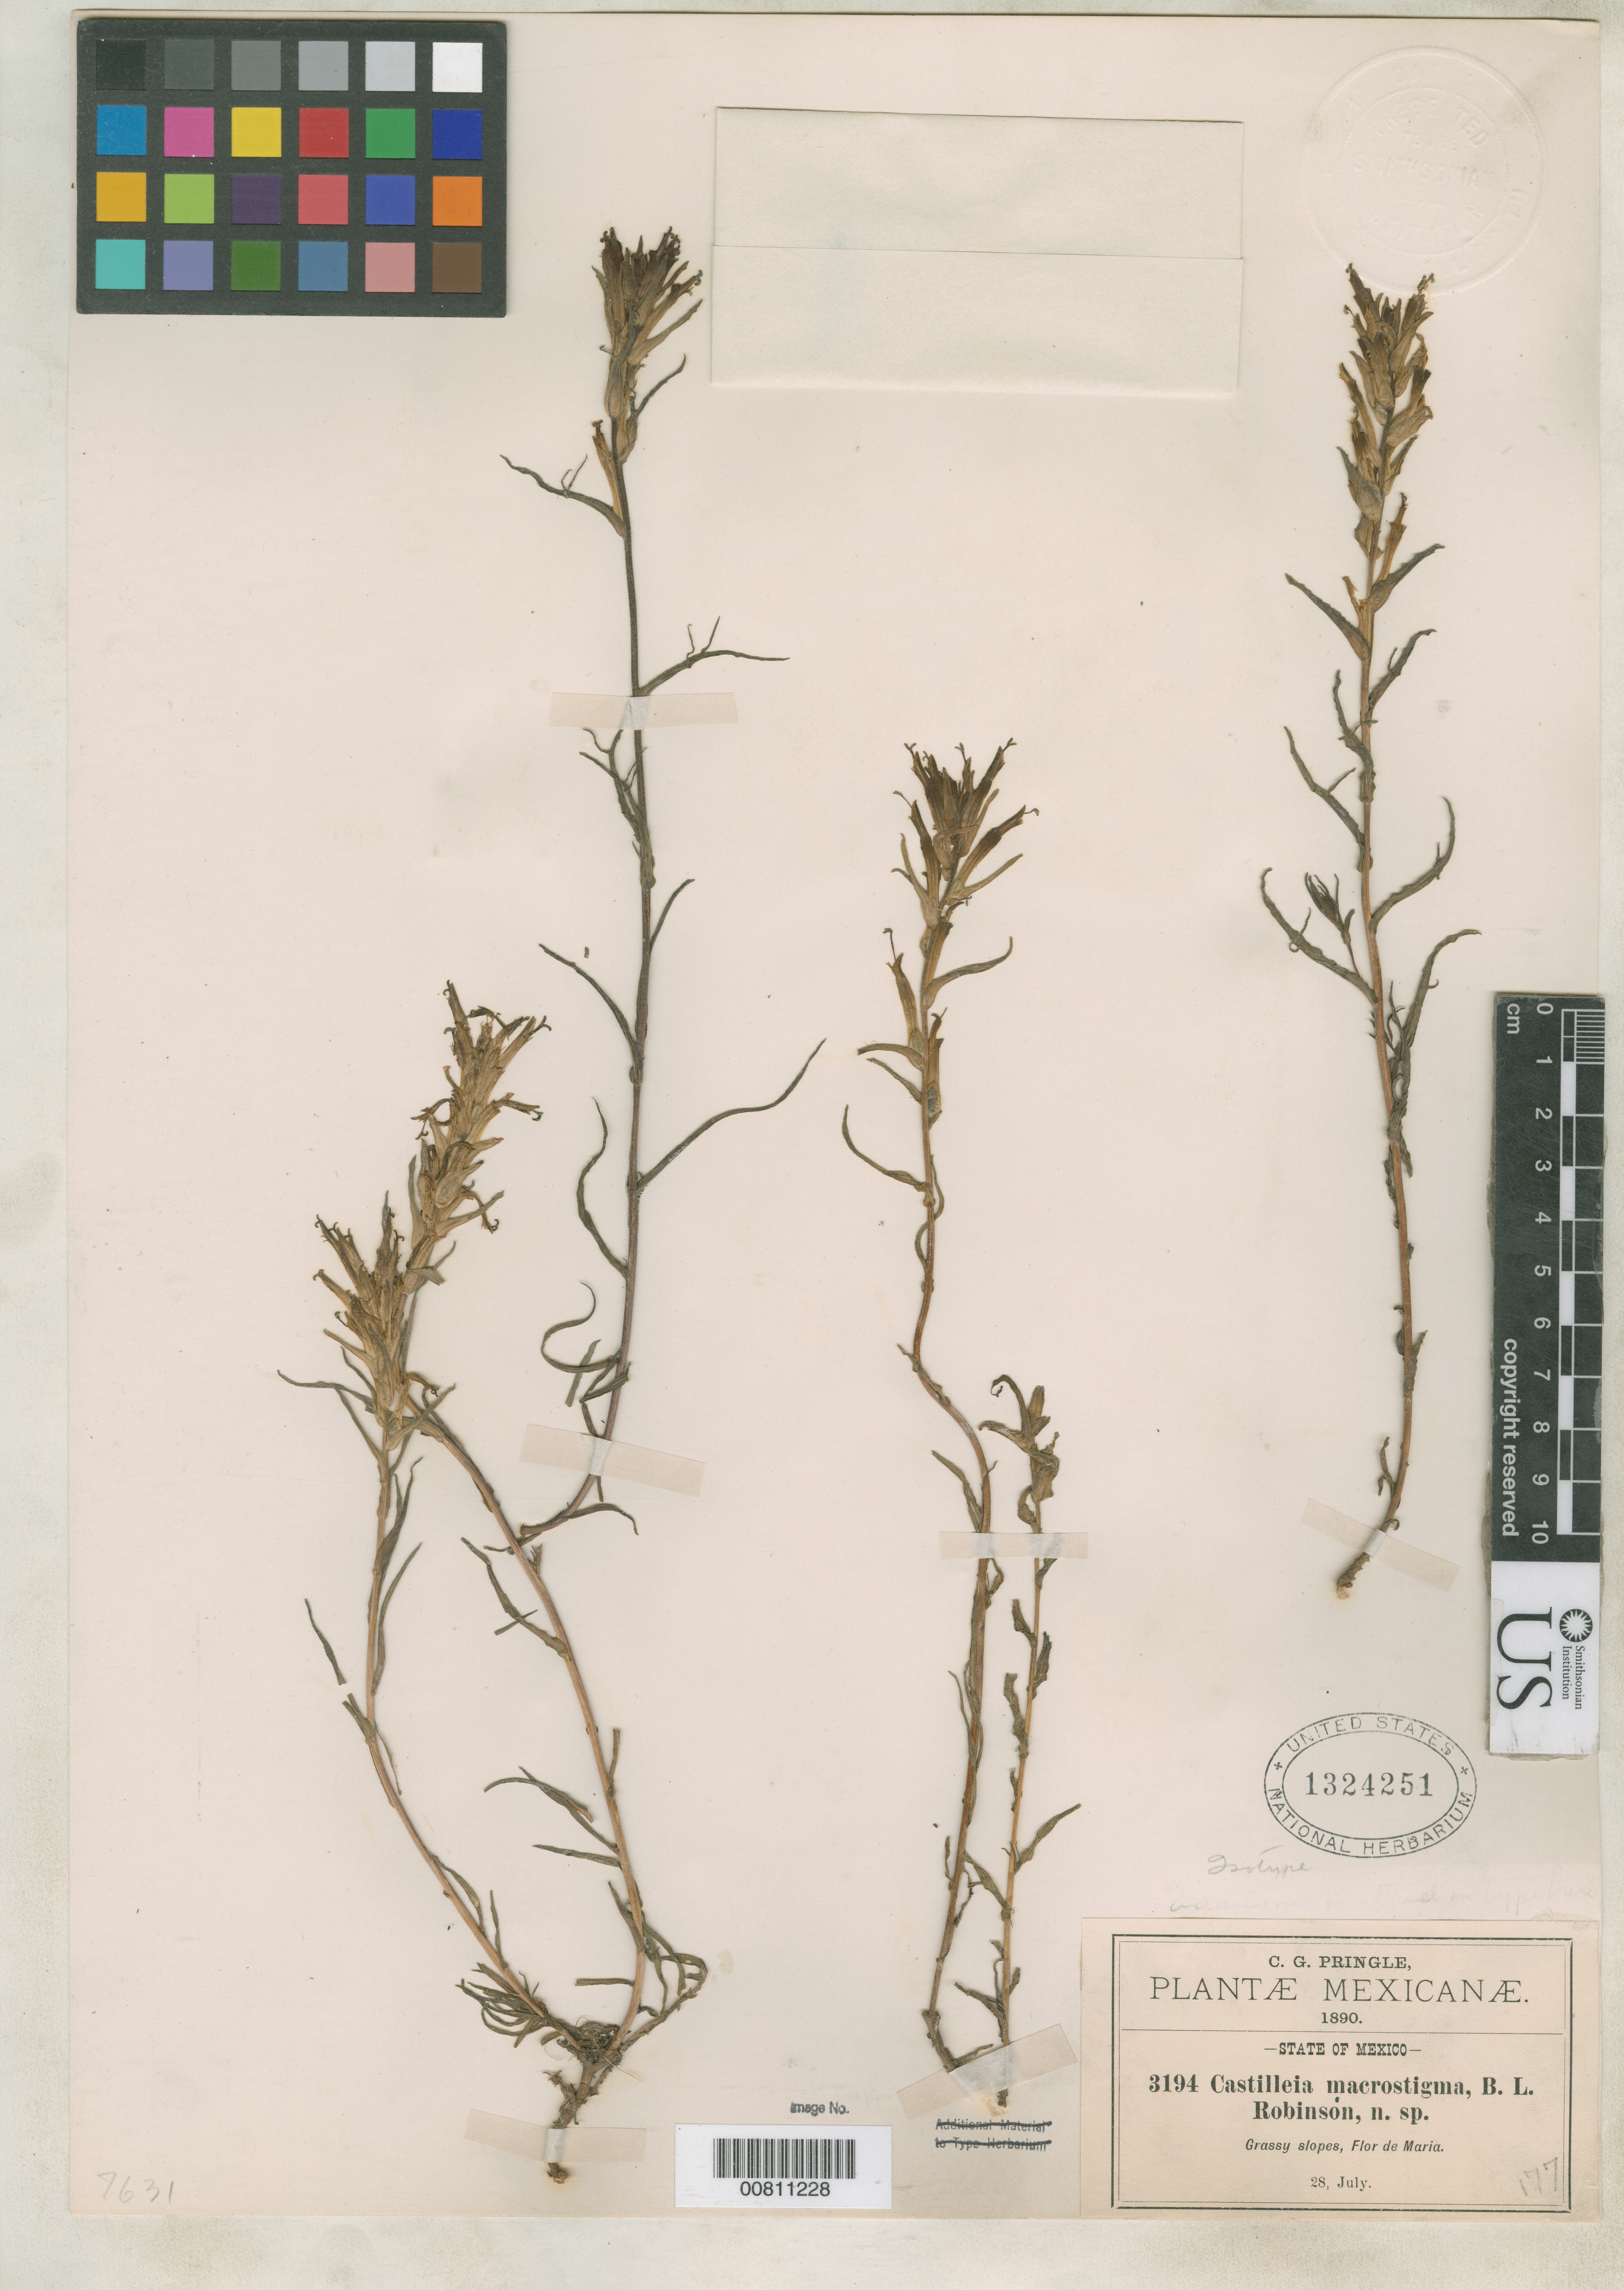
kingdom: Plantae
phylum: Tracheophyta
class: Magnoliopsida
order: Lamiales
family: Orobanchaceae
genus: Castilleja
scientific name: Castilleja macrostigma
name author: B.L. Rob.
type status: Isotype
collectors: C. G. Pringle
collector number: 3194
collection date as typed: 28 Jul 1890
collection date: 1890-07-28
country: Mexico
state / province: México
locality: Flor de Maria.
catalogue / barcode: US 1324251